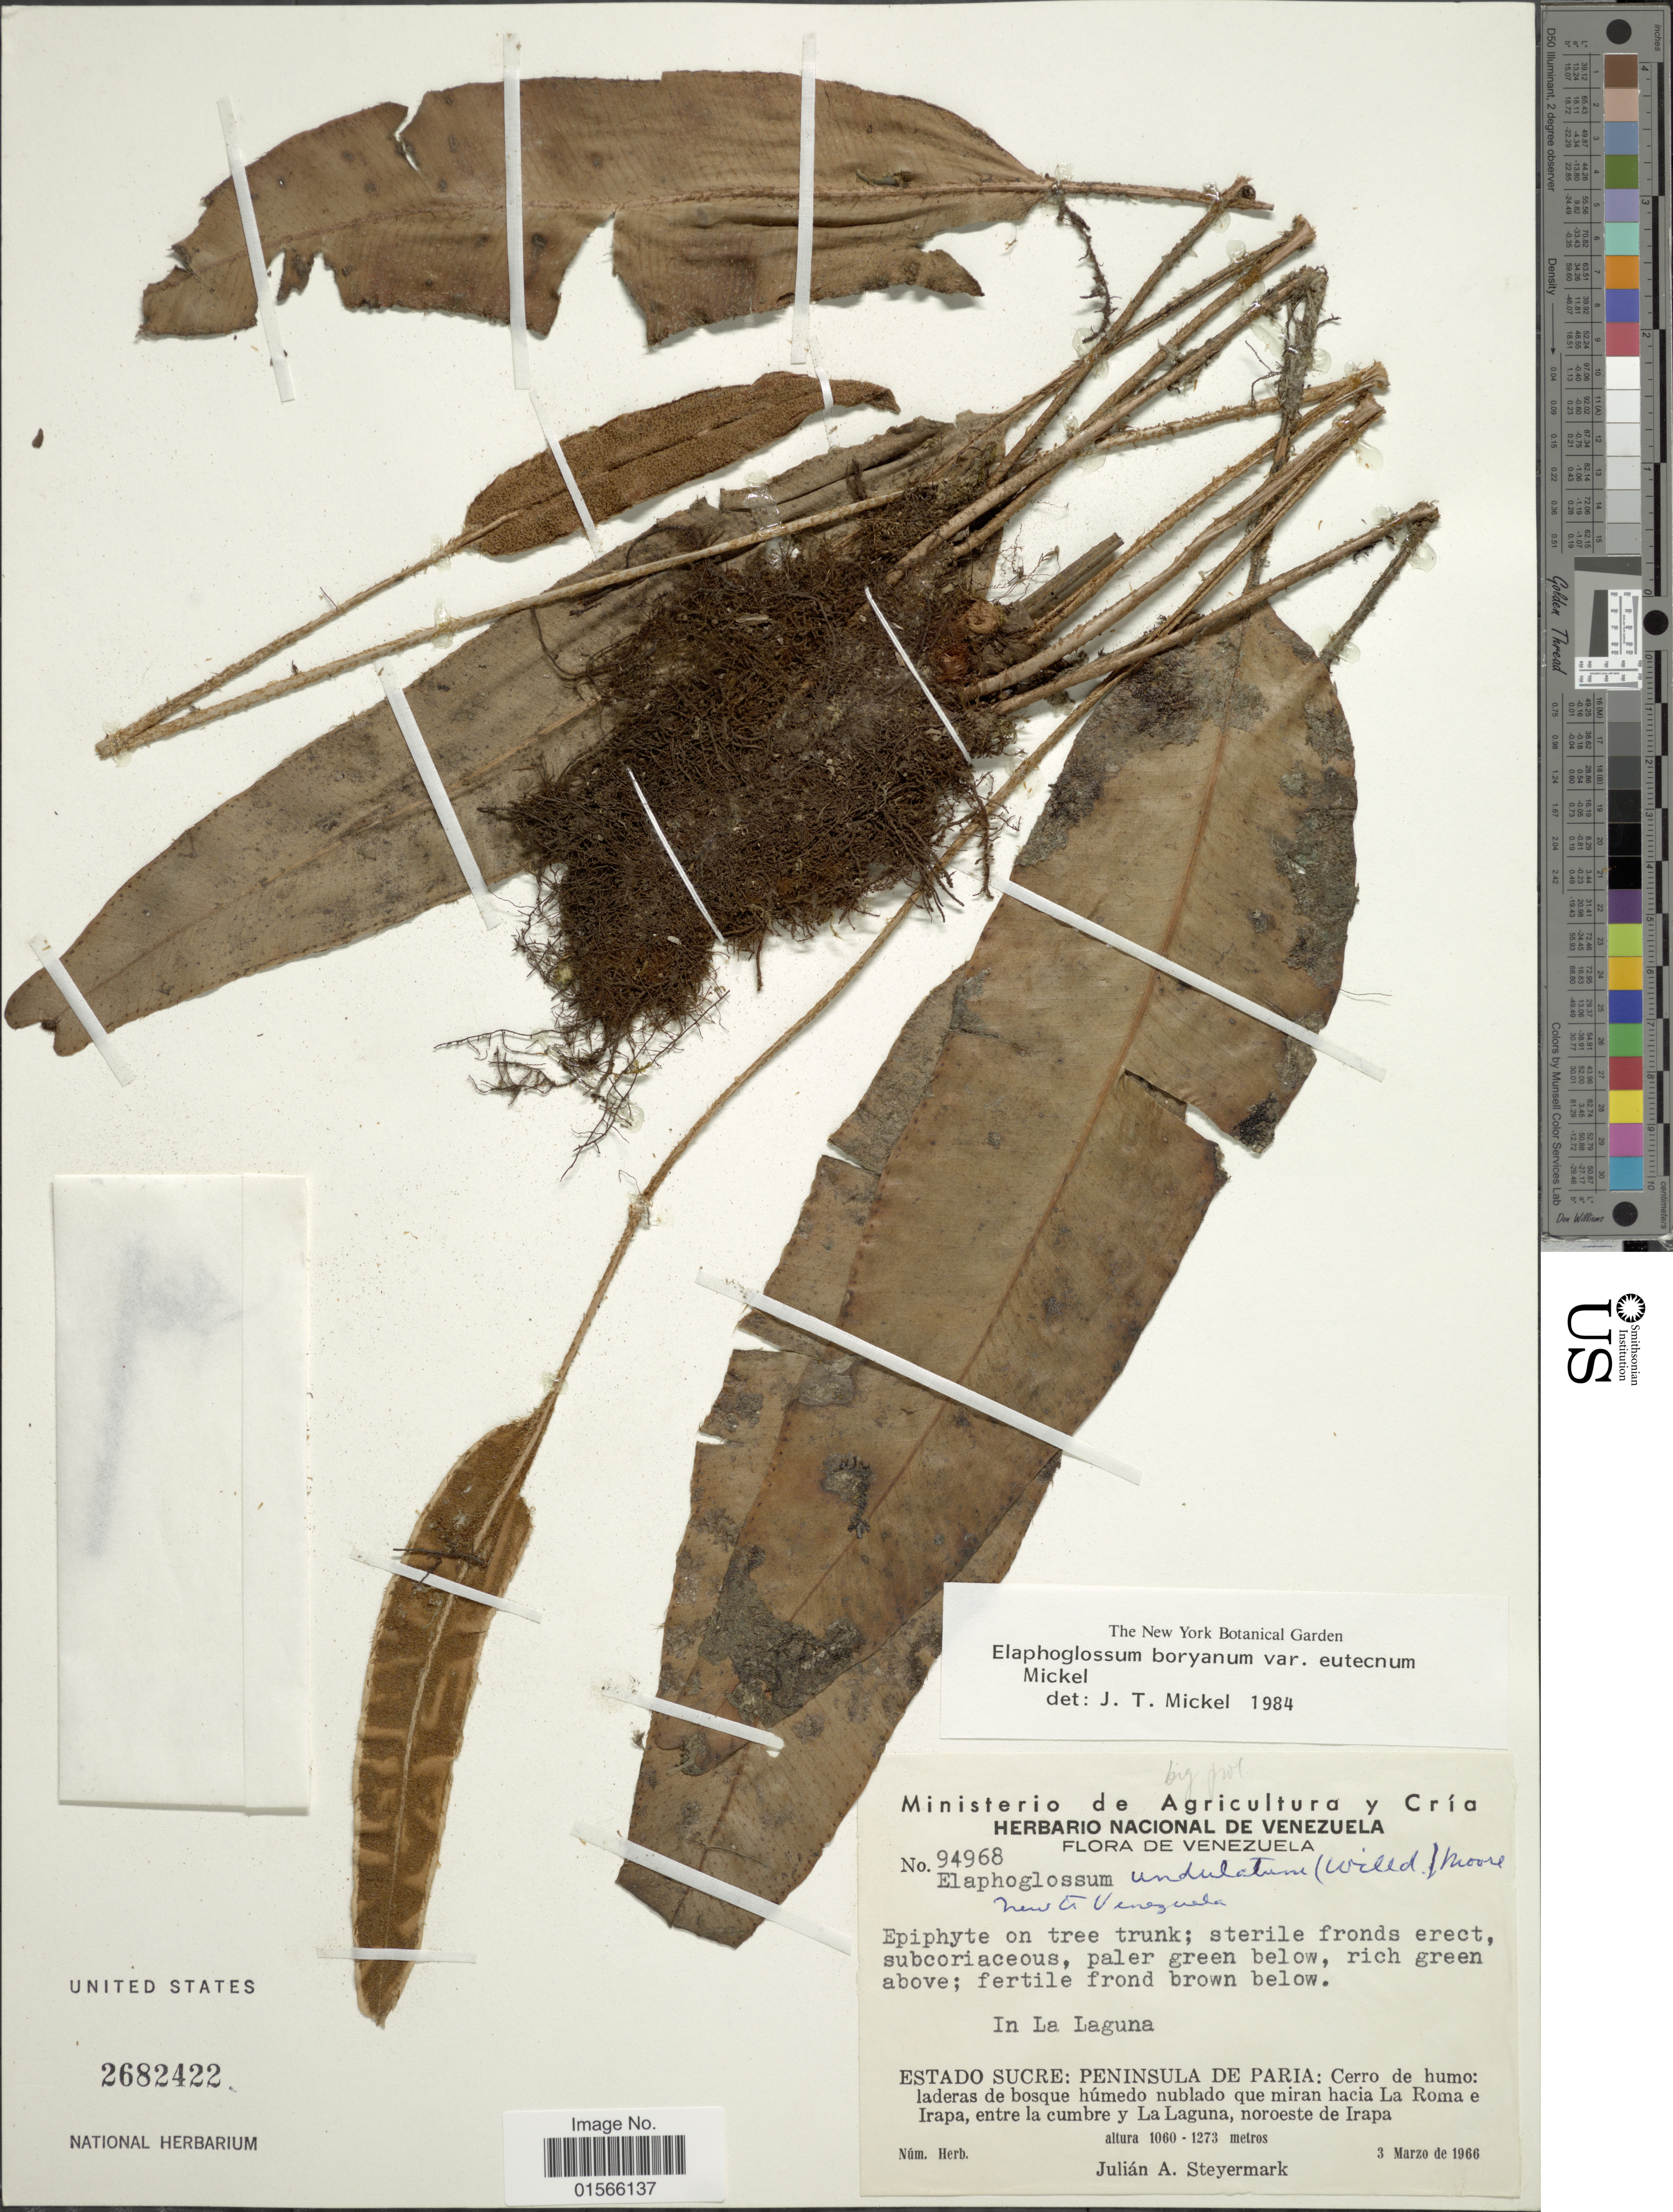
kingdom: Plantae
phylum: Tracheophyta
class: Polypodiopsida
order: Polypodiales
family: Dryopteridaceae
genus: Elaphoglossum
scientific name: Elaphoglossum boryanum var. eutecnum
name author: Mickel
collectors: J. Steyermark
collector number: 94968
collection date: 1966-03-03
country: Venezuela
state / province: Sucre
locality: Peninsula de Paria: Cerro de Humo: laderas de bosque húmedo nublado que miran hacia La Roma e Irapa, entre la cumbre y La Laguna, nordoeste de Irapa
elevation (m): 1060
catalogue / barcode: US 2682422